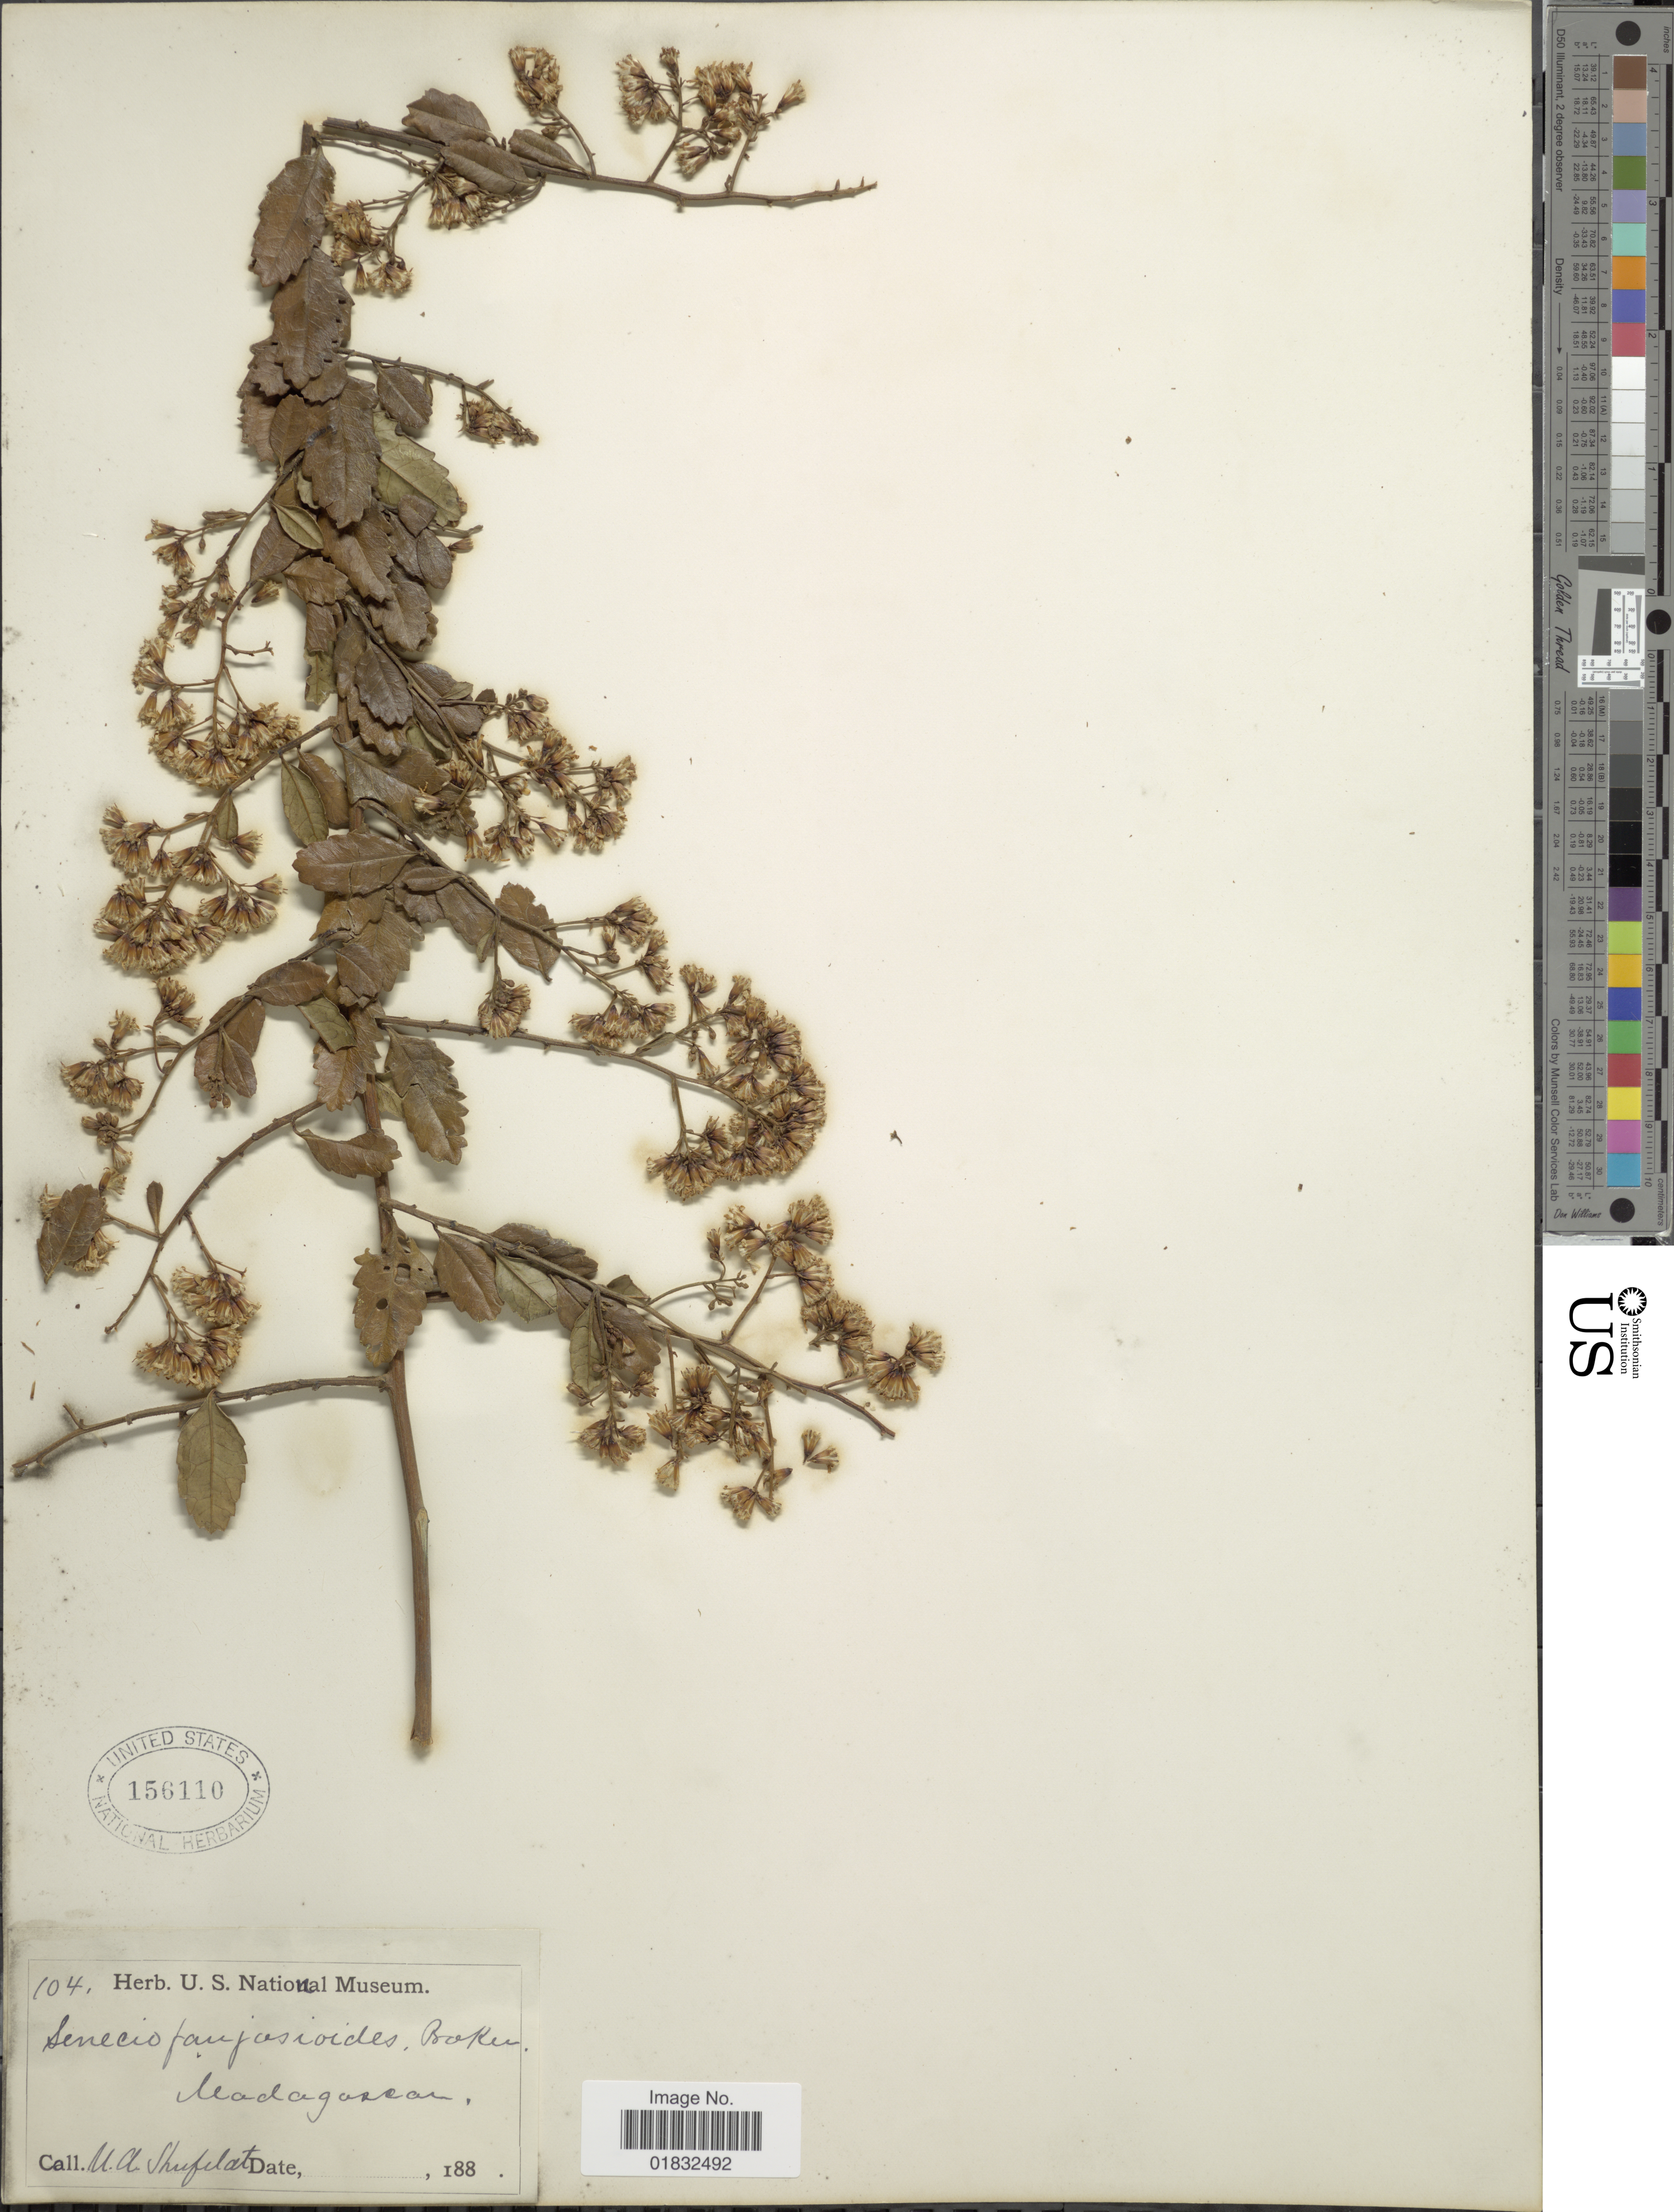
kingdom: Plantae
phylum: Tracheophyta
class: Magnoliopsida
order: Asterales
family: Asteraceae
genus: Hubertia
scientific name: Hubertia faujasioides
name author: (Baker) C. Jeffrey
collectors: U. Shufelat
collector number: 104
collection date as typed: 188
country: Madagascar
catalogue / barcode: US 156110